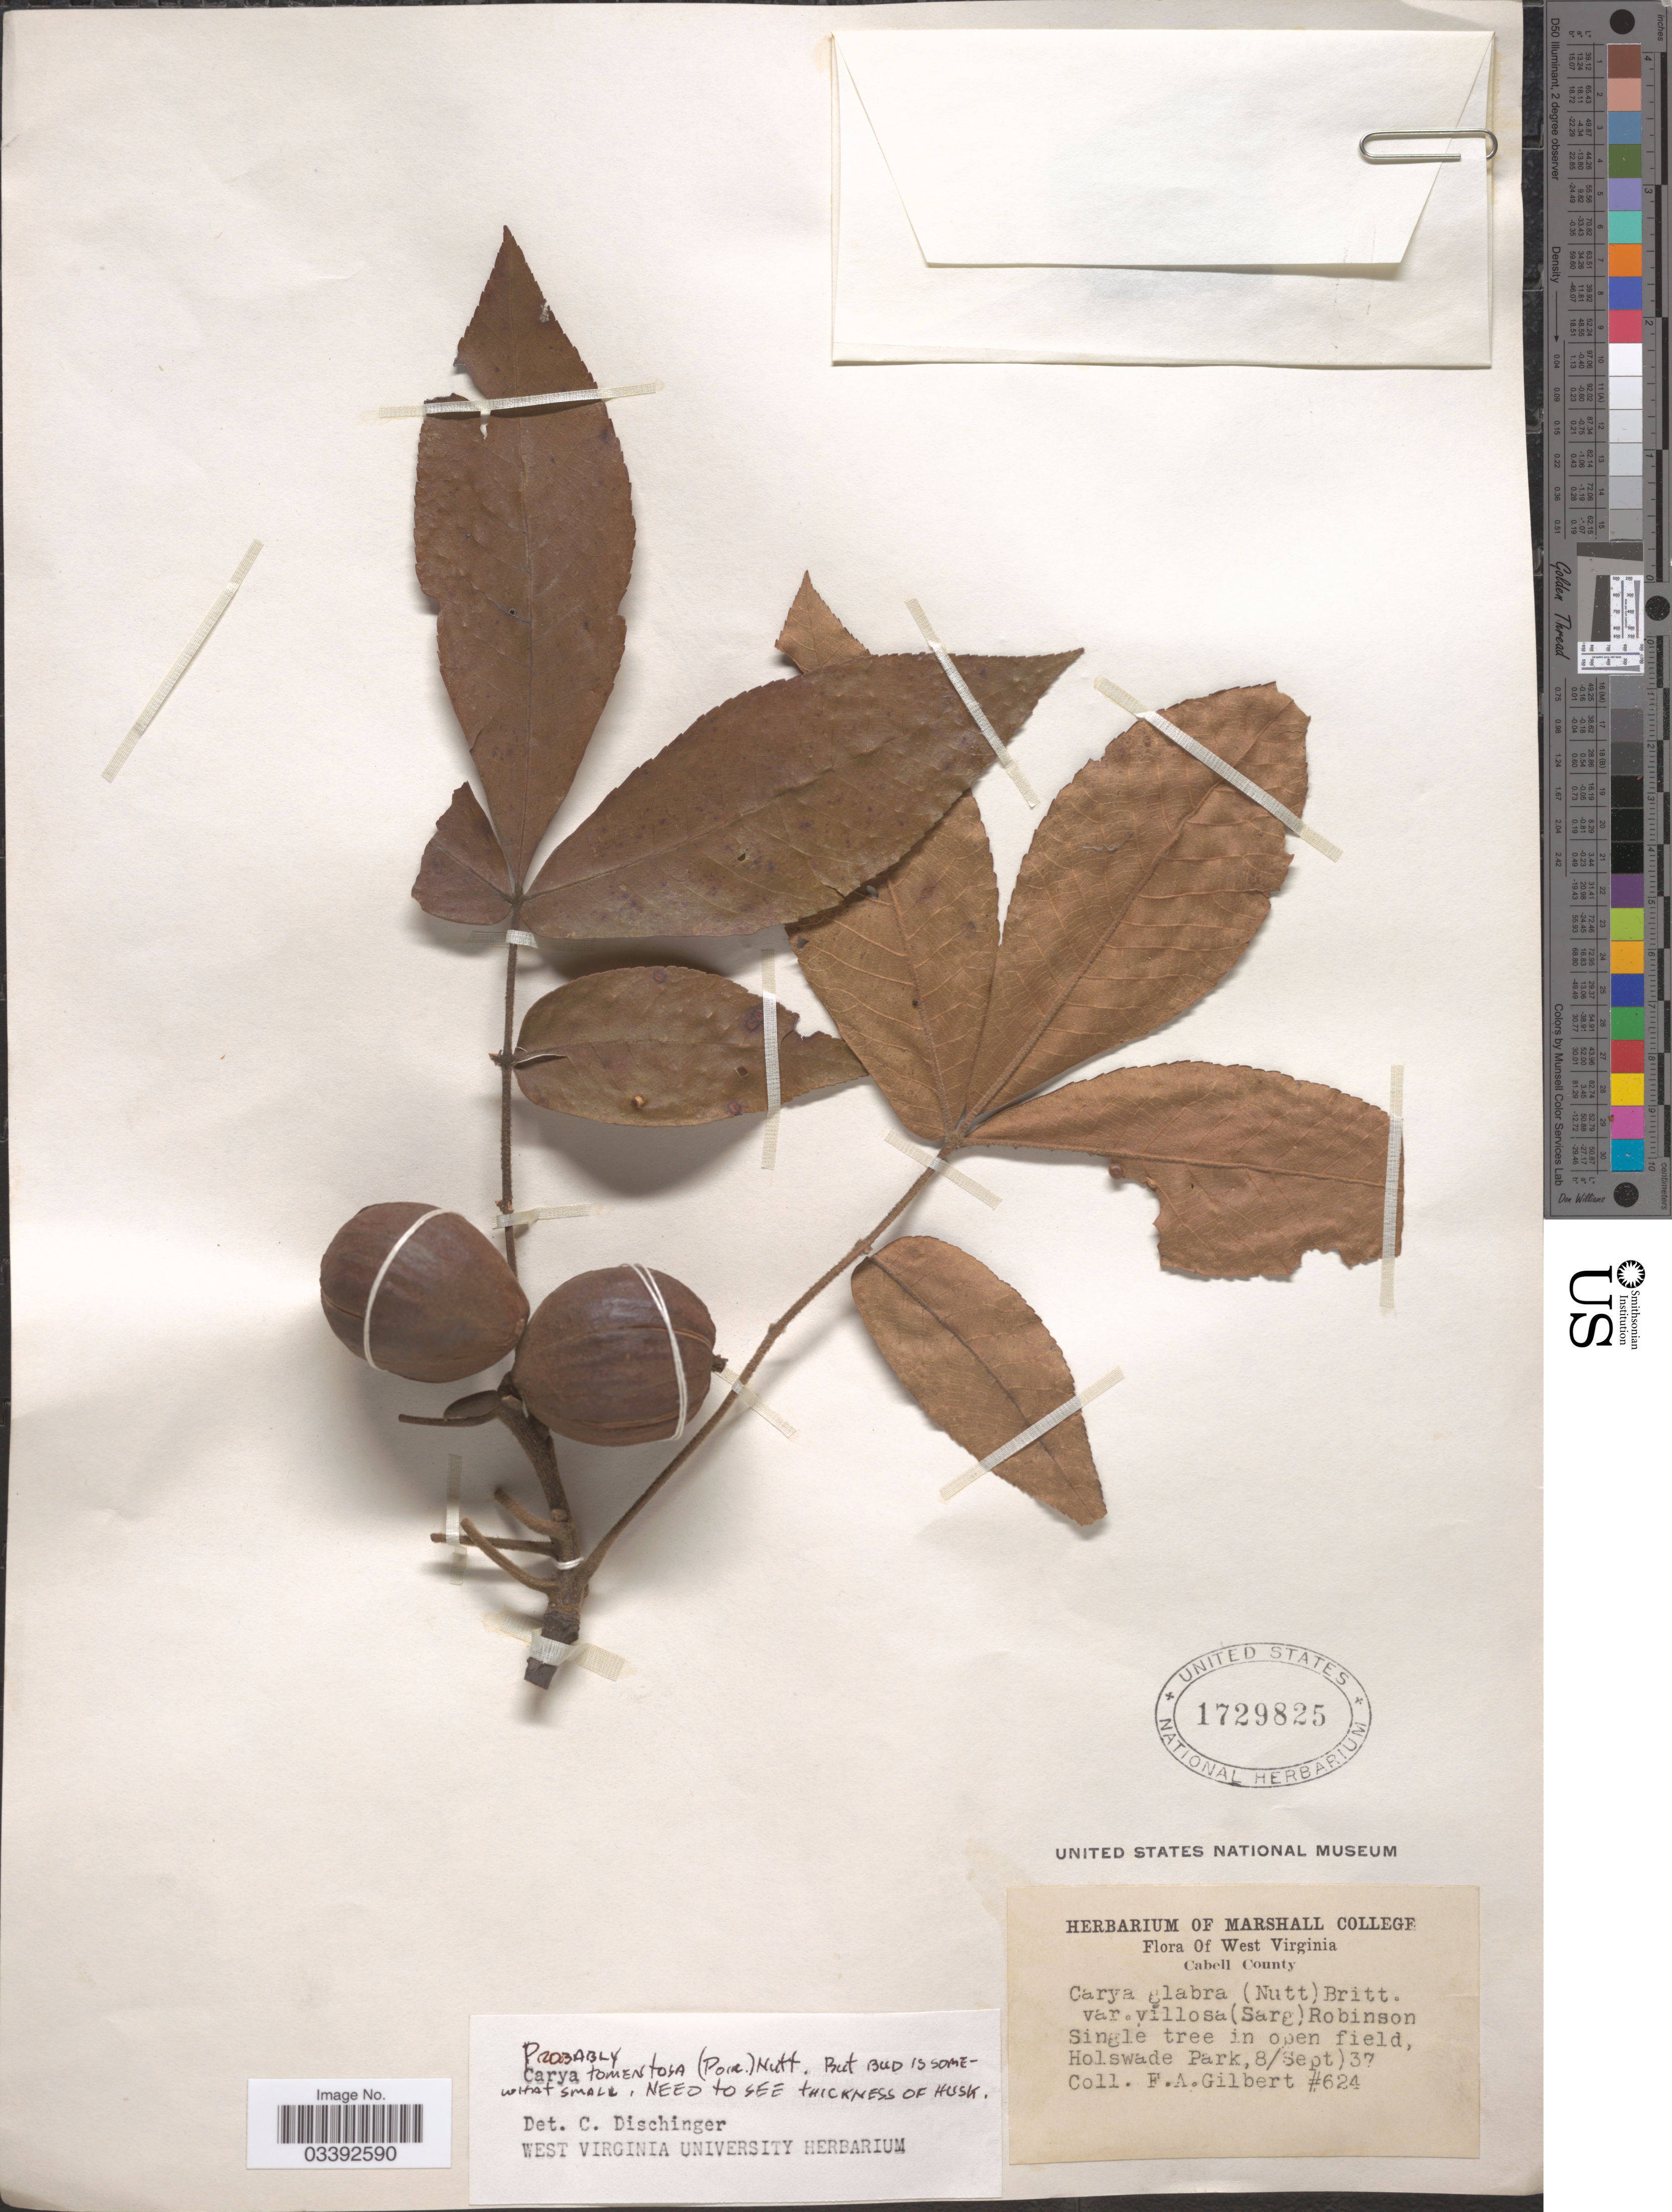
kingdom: Plantae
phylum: Tracheophyta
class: Magnoliopsida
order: Fagales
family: Juglandaceae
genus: Carya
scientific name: Carya tomentosa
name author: (Lam.) Nutt.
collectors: F. A. Gilbert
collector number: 624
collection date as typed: Transcribed d/m/y: 8/9/37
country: United States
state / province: West Virginia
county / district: Cabell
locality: Cabell County. Holswade Park.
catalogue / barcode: US 1729825